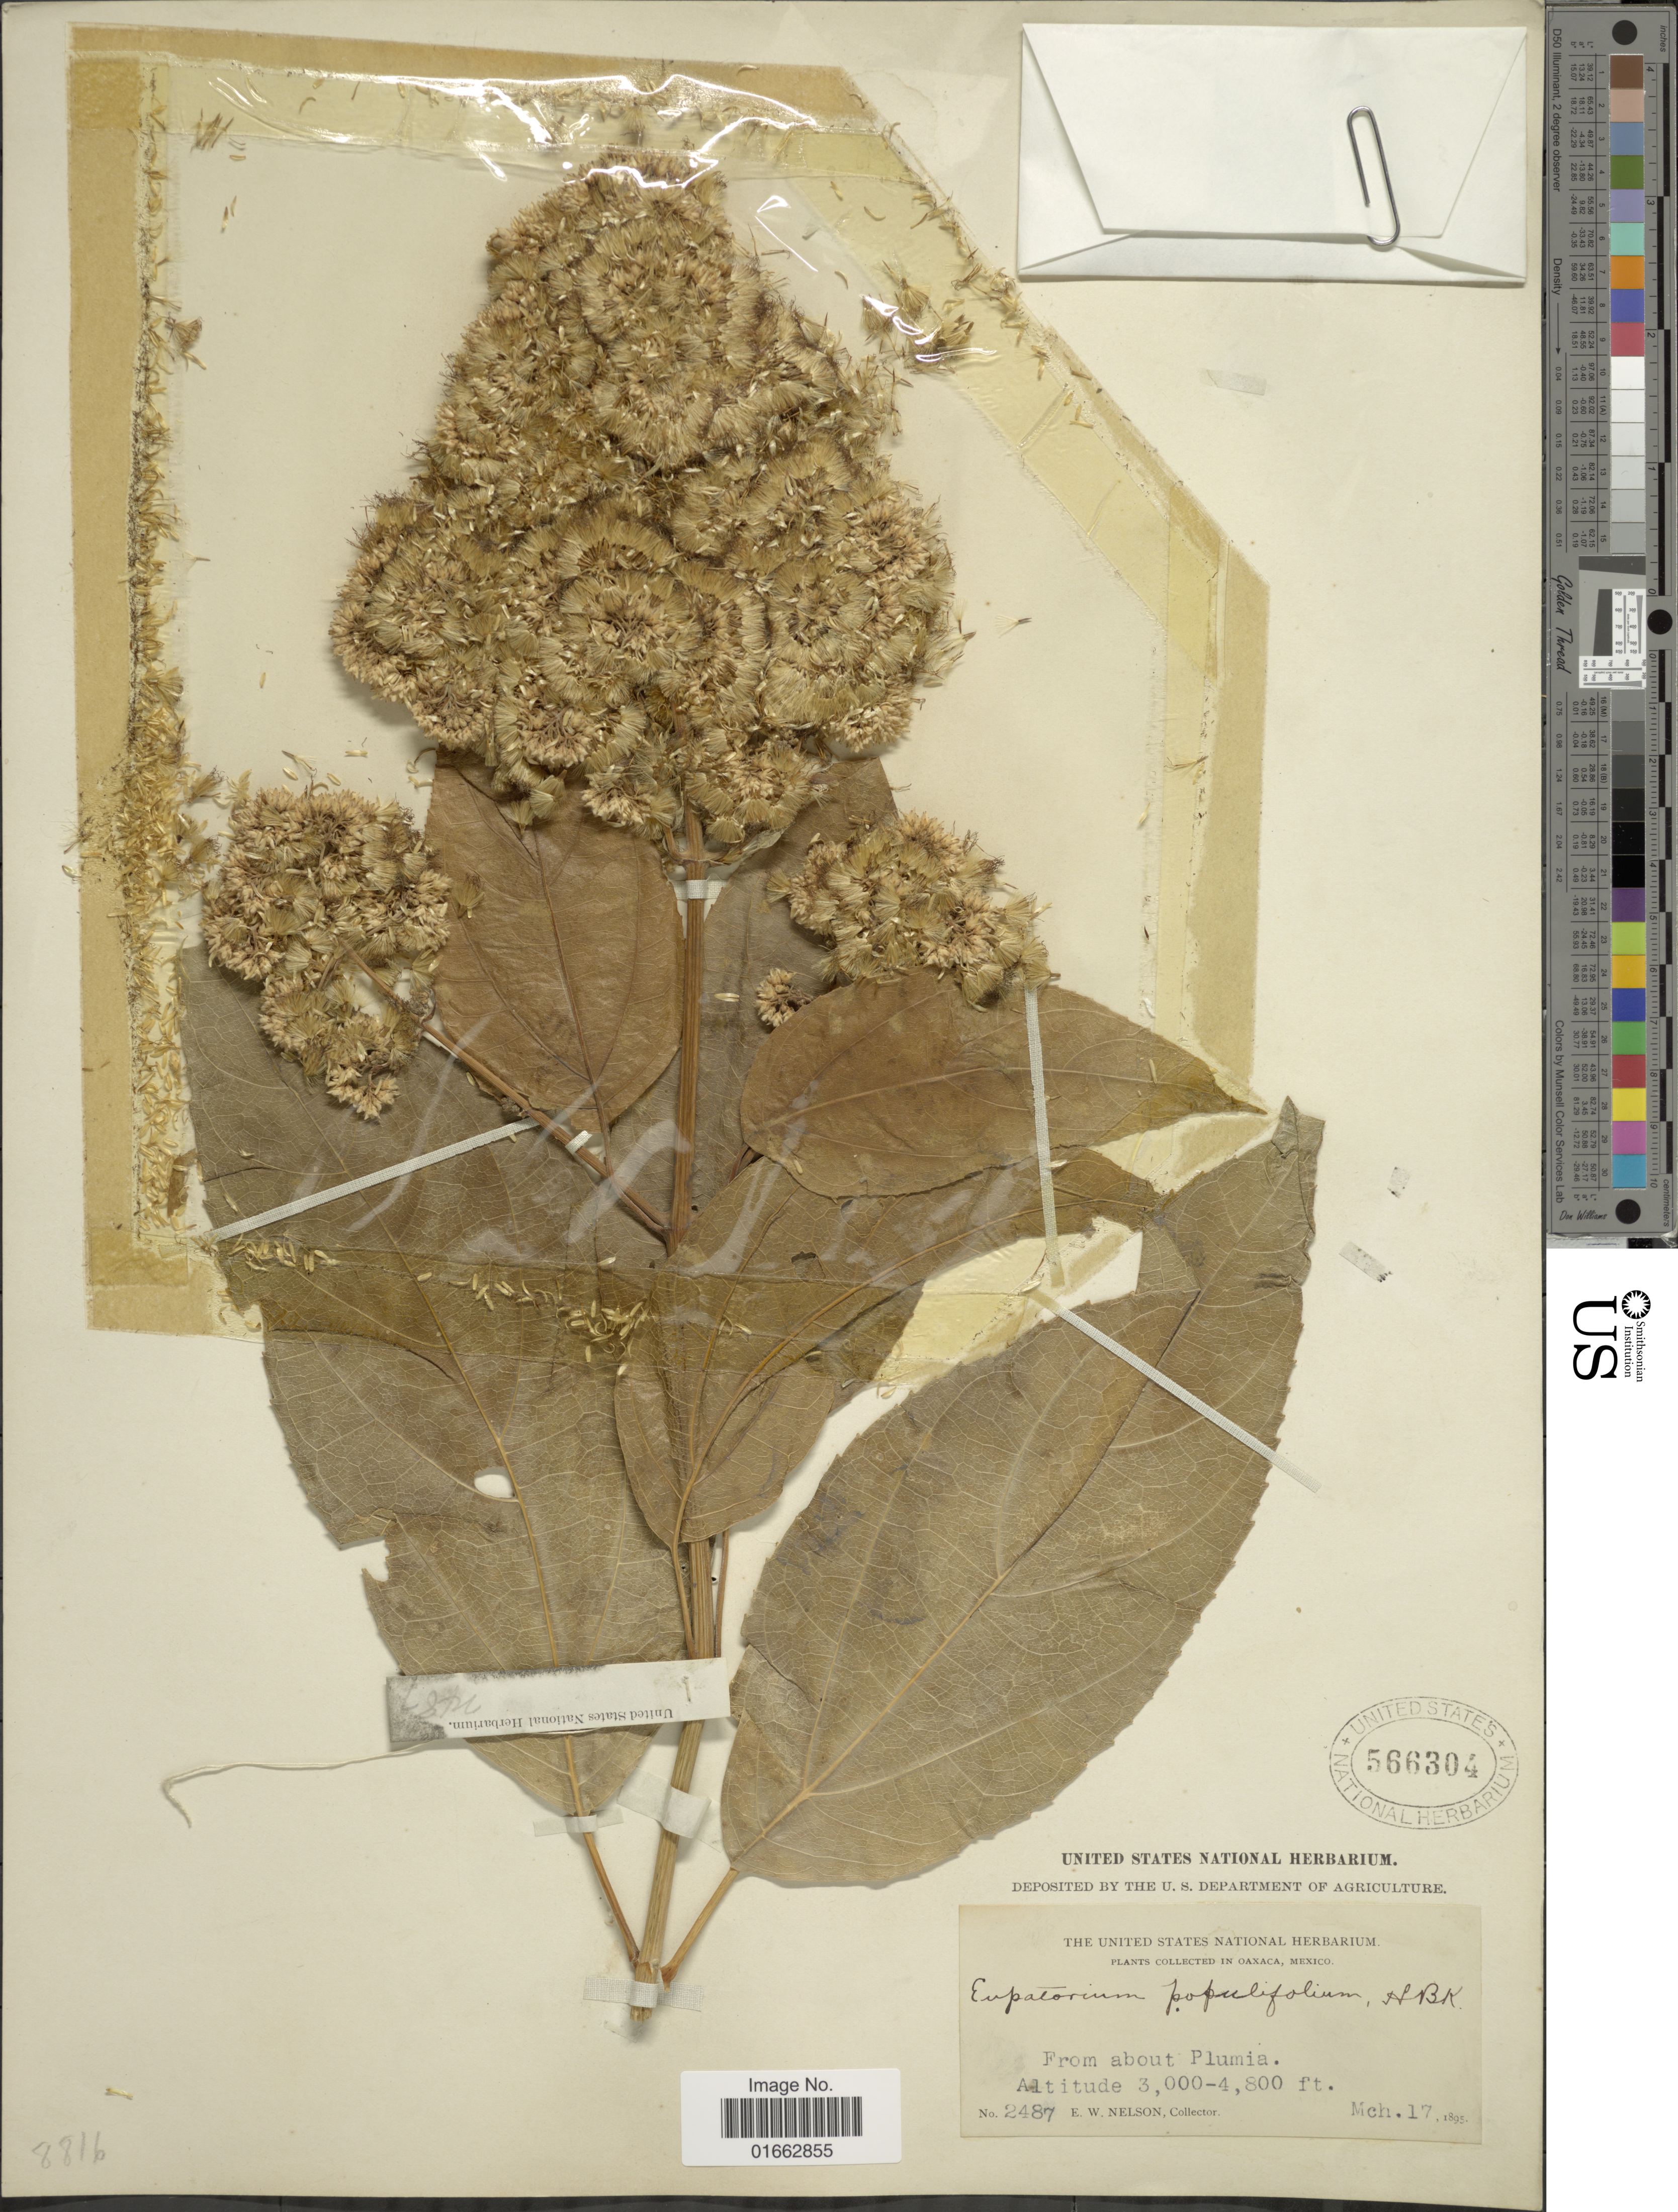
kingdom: Plantae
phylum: Tracheophyta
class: Magnoliopsida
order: Asterales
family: Asteraceae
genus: Critonia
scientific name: Critonia morifolia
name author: (Mill.) R.M. King & H. Rob.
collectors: E. W. Nelson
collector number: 2487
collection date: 1895-03-17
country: Mexico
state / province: Oaxaca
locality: From about Plumia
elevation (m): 914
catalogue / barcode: US 566304